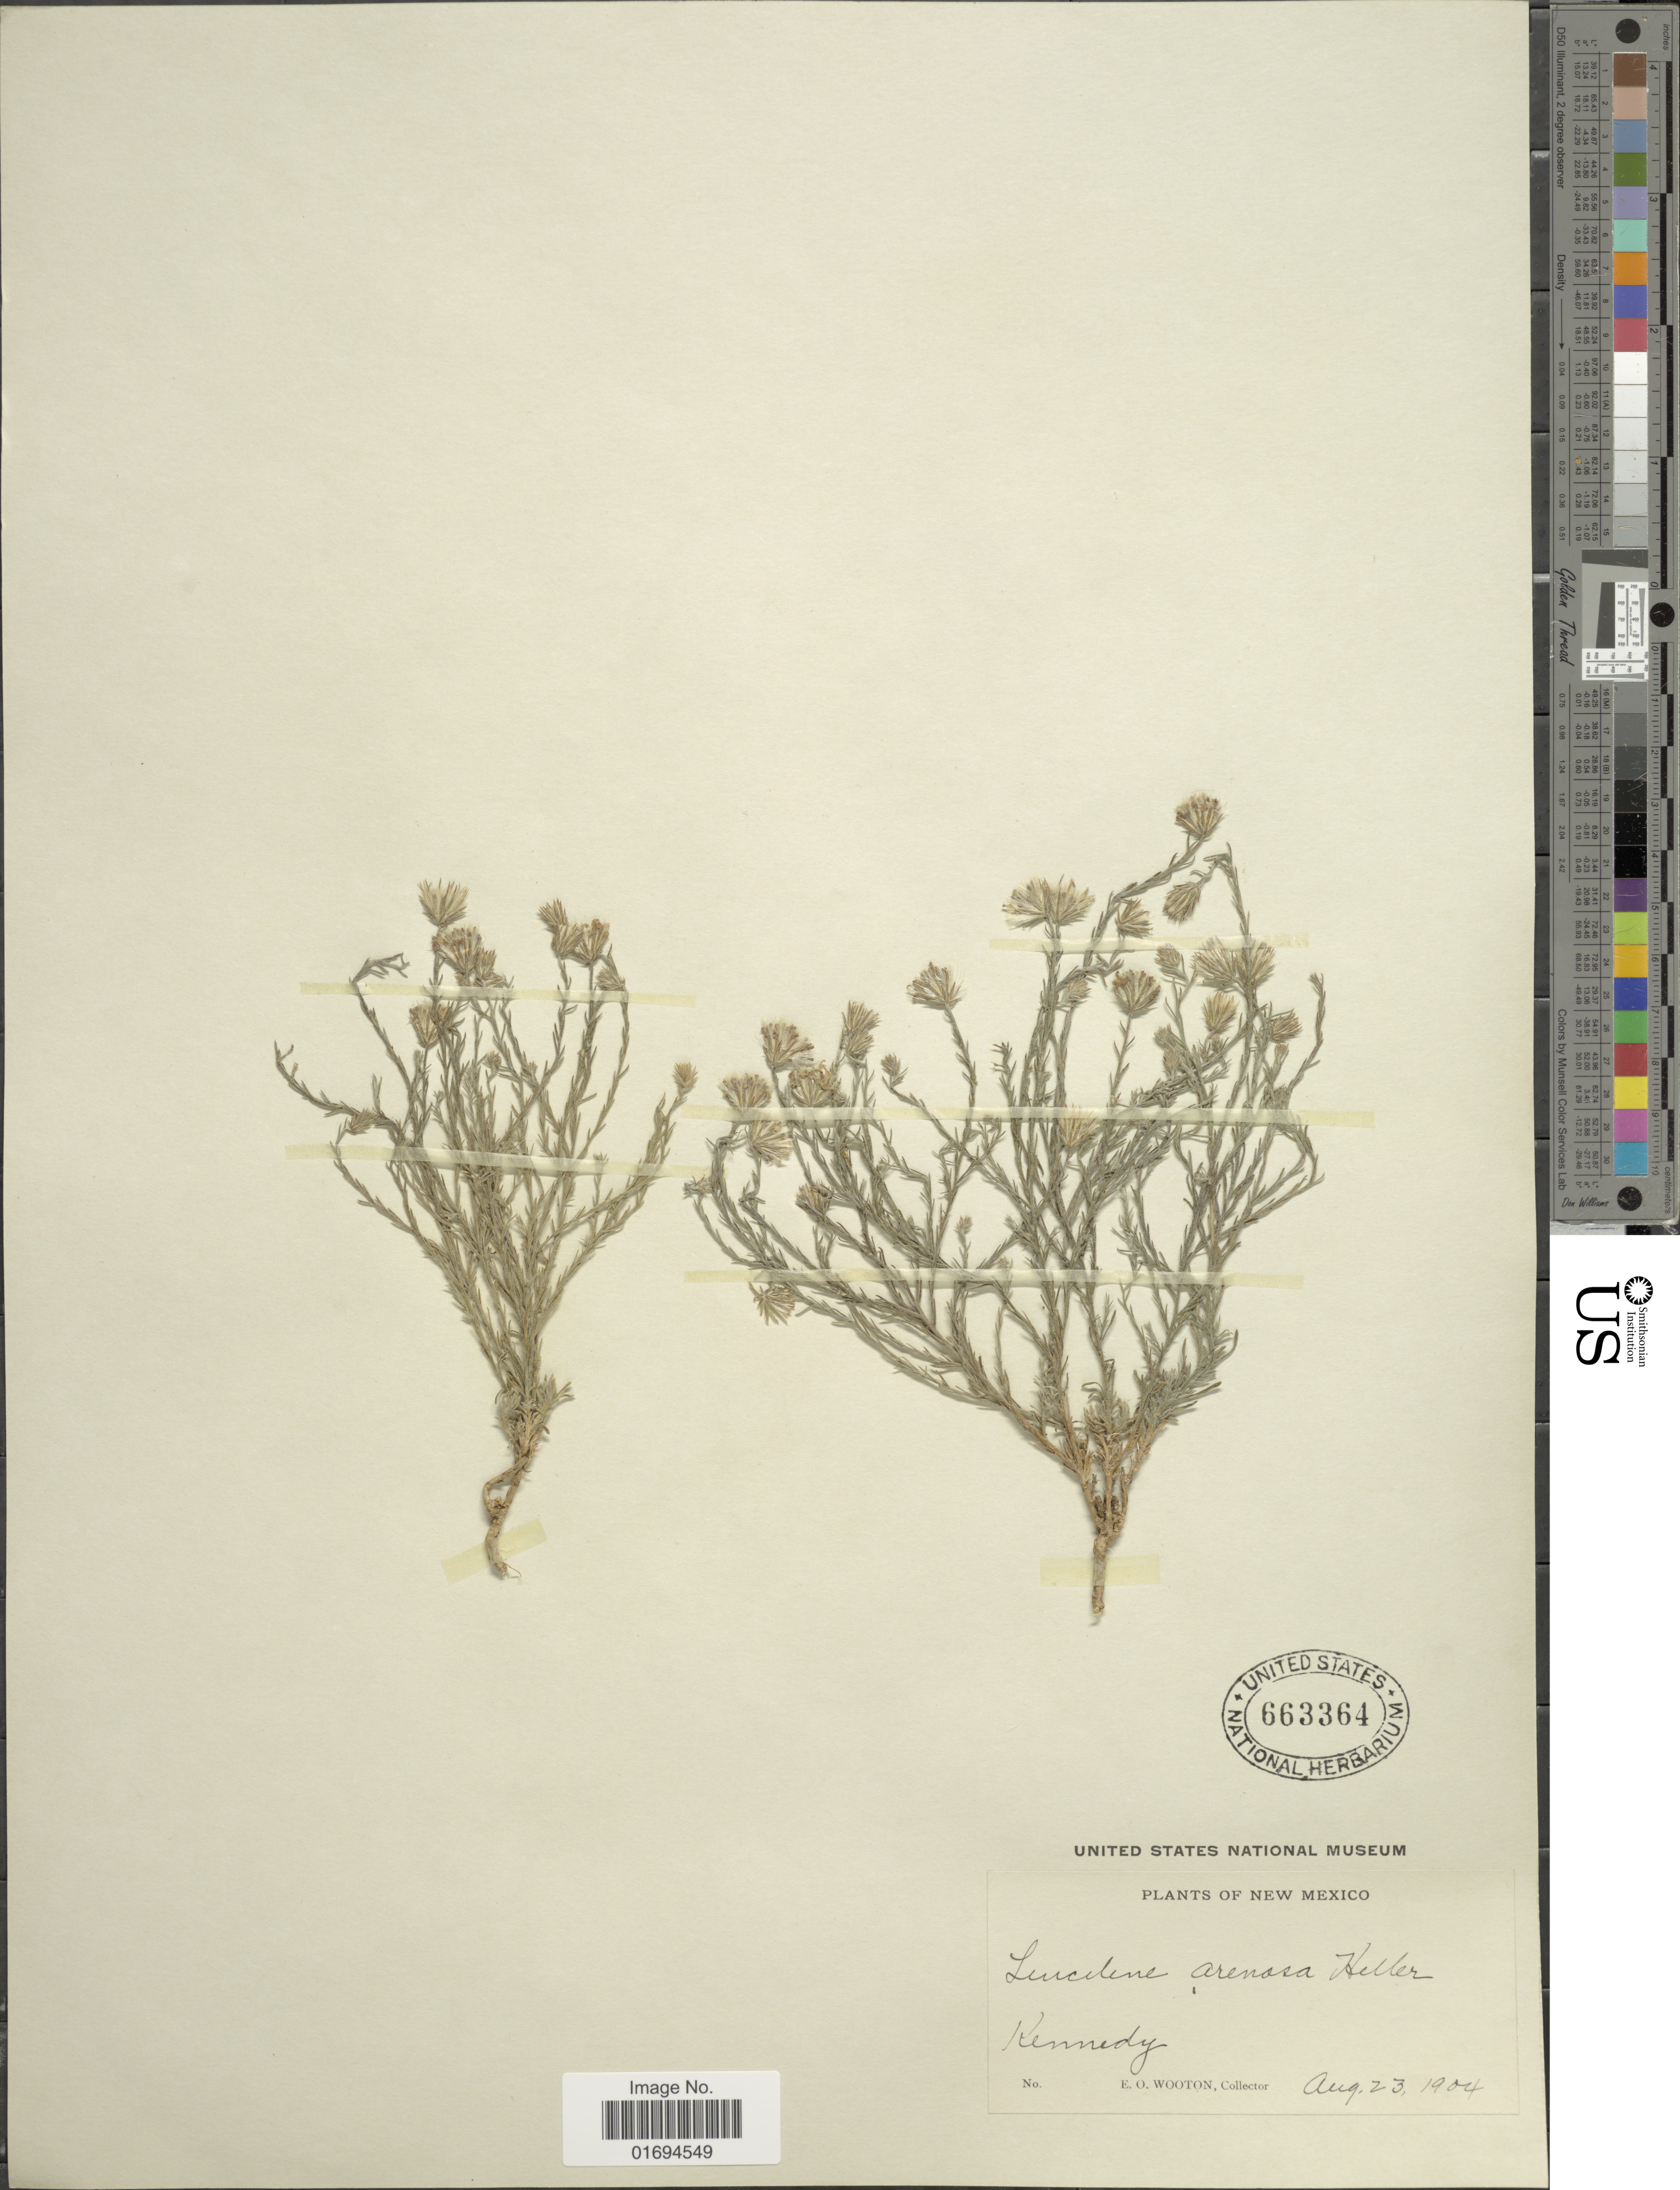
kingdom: Plantae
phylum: Tracheophyta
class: Magnoliopsida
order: Asterales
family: Asteraceae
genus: Chaetopappa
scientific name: Chaetopappa ericoides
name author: (Torr.) G.L. Nesom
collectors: E. O. Wooton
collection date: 1904-08-23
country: United States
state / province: New Mexico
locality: Kennedy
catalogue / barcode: US 663364